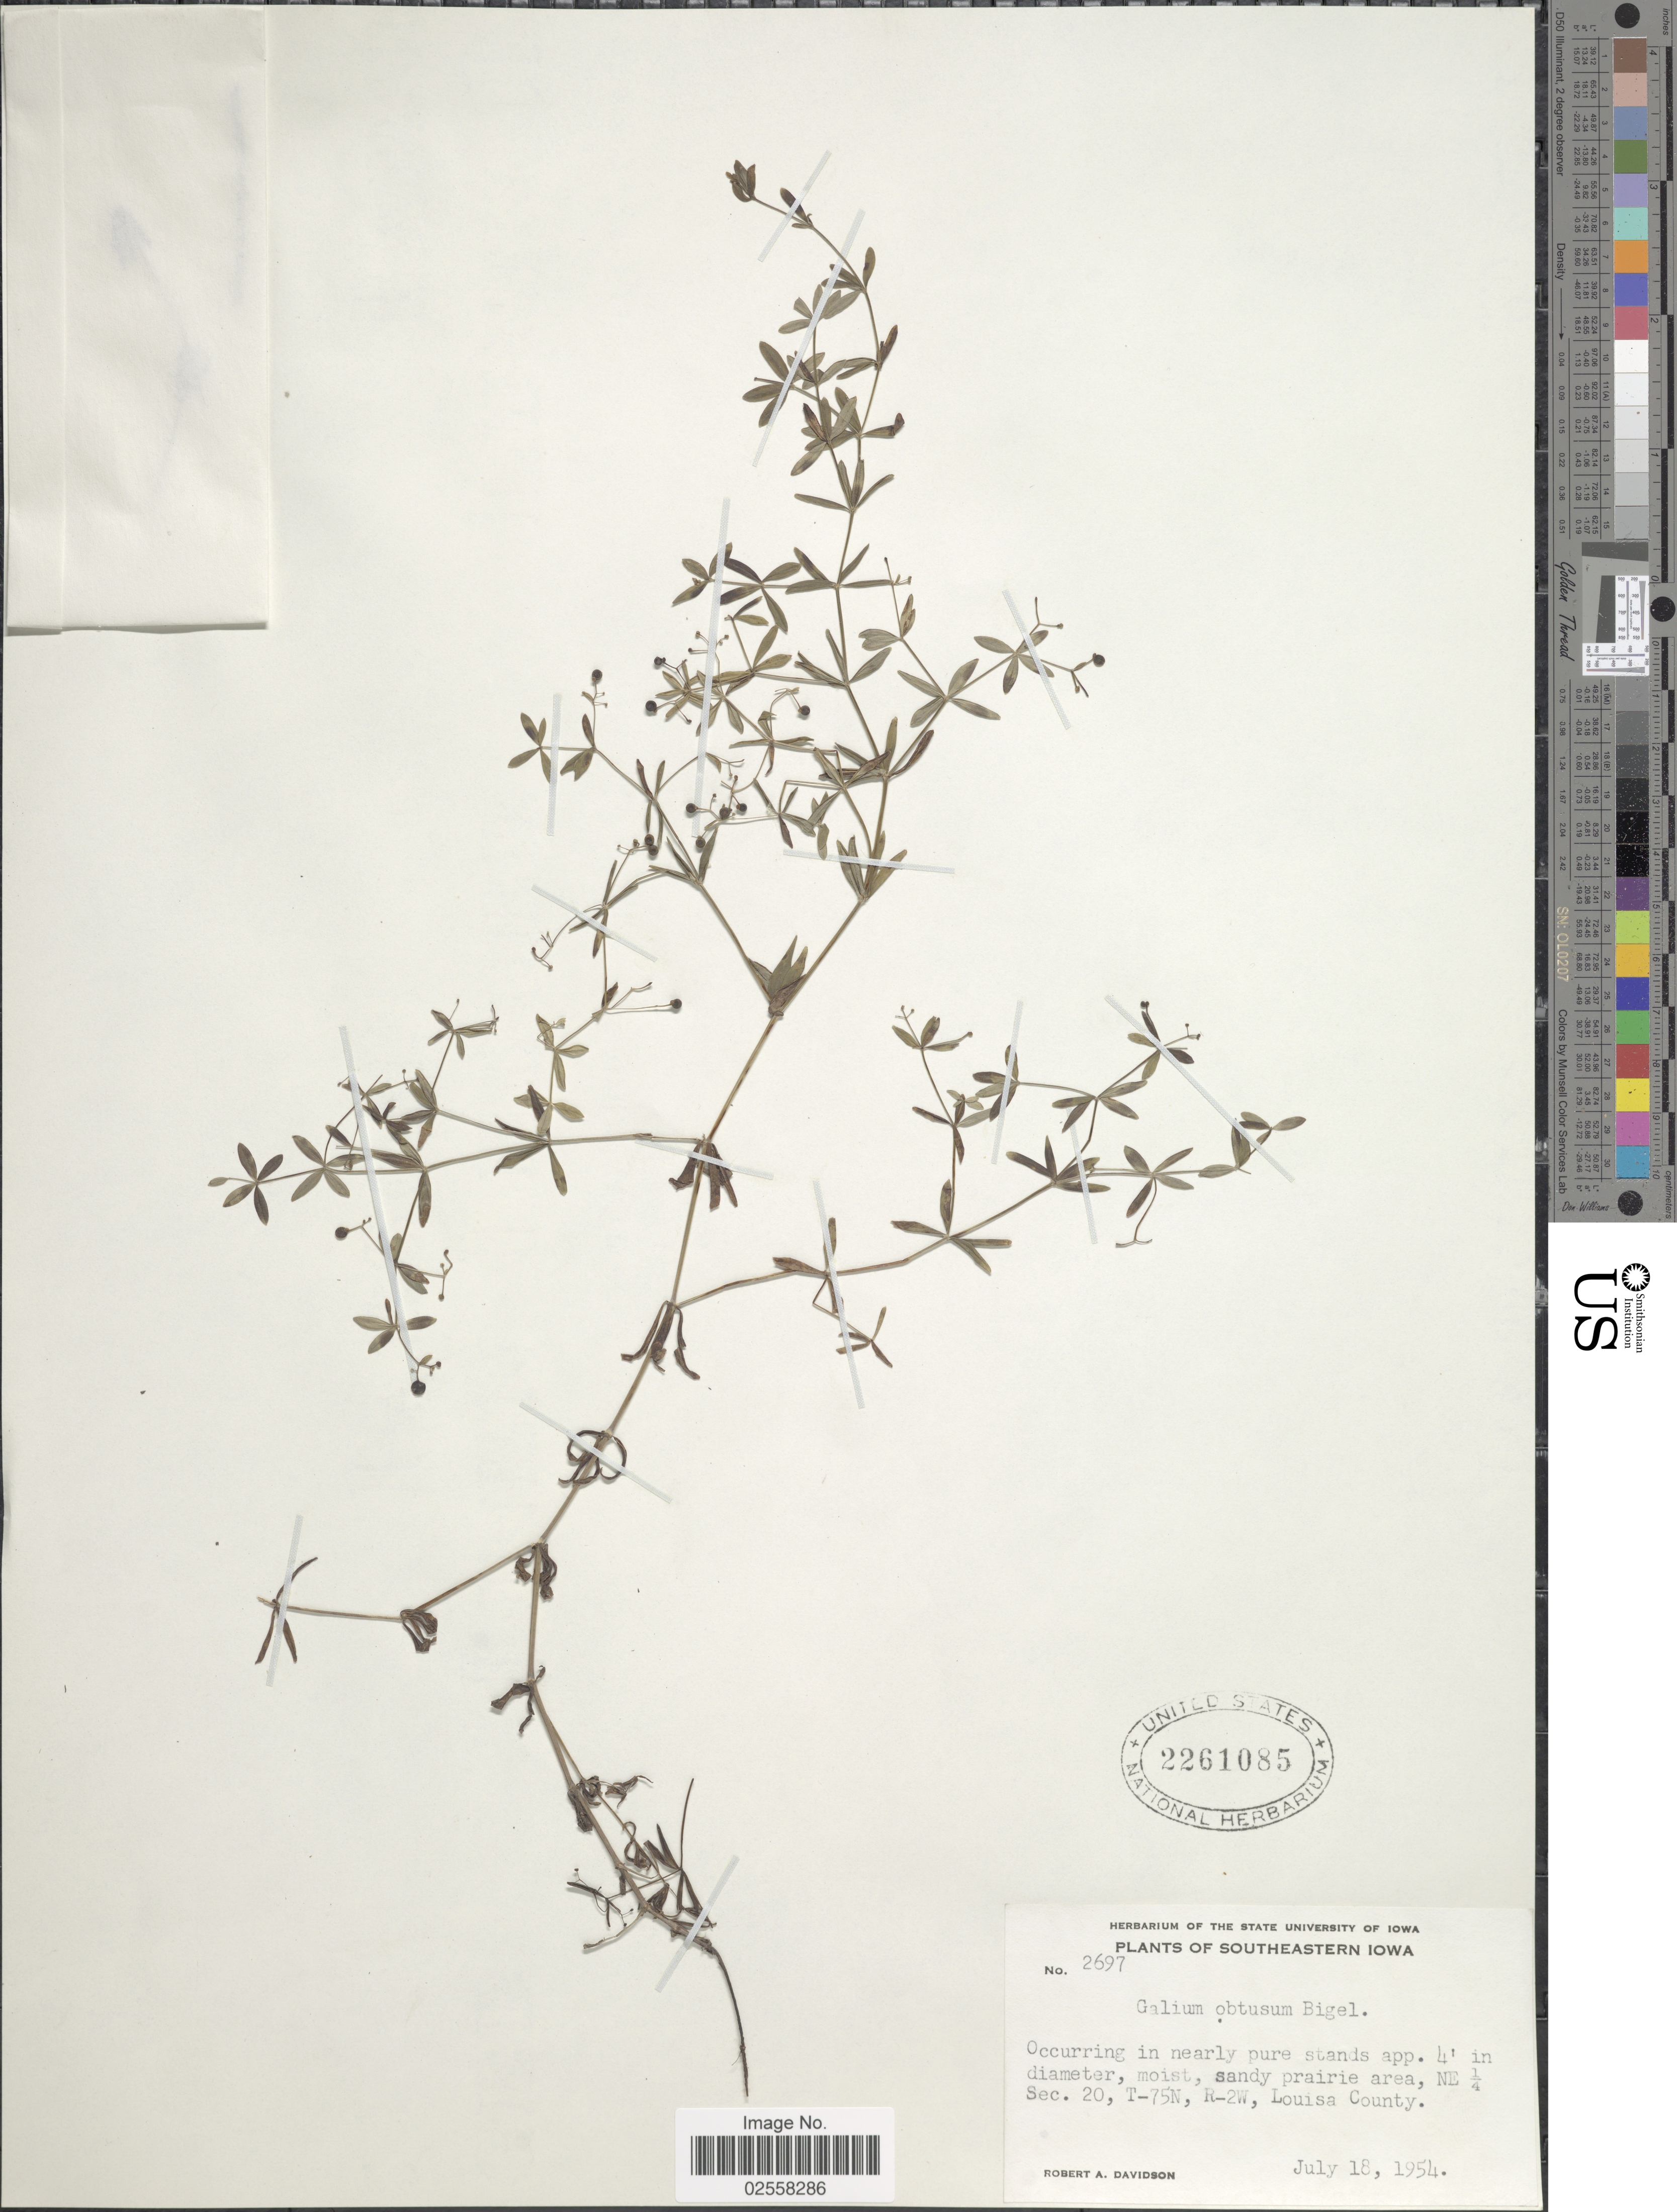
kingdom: Plantae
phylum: Tracheophyta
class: Magnoliopsida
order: Gentianales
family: Rubiaceae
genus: Galium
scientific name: Galium obtusum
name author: Bigelow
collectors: R. A. Davidson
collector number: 2697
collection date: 1954-07-18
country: United States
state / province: Iowa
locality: Southeastern Iowa, NE 1/4 Sec 20, T-75N, R-2W, Louisa County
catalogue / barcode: US 2261085